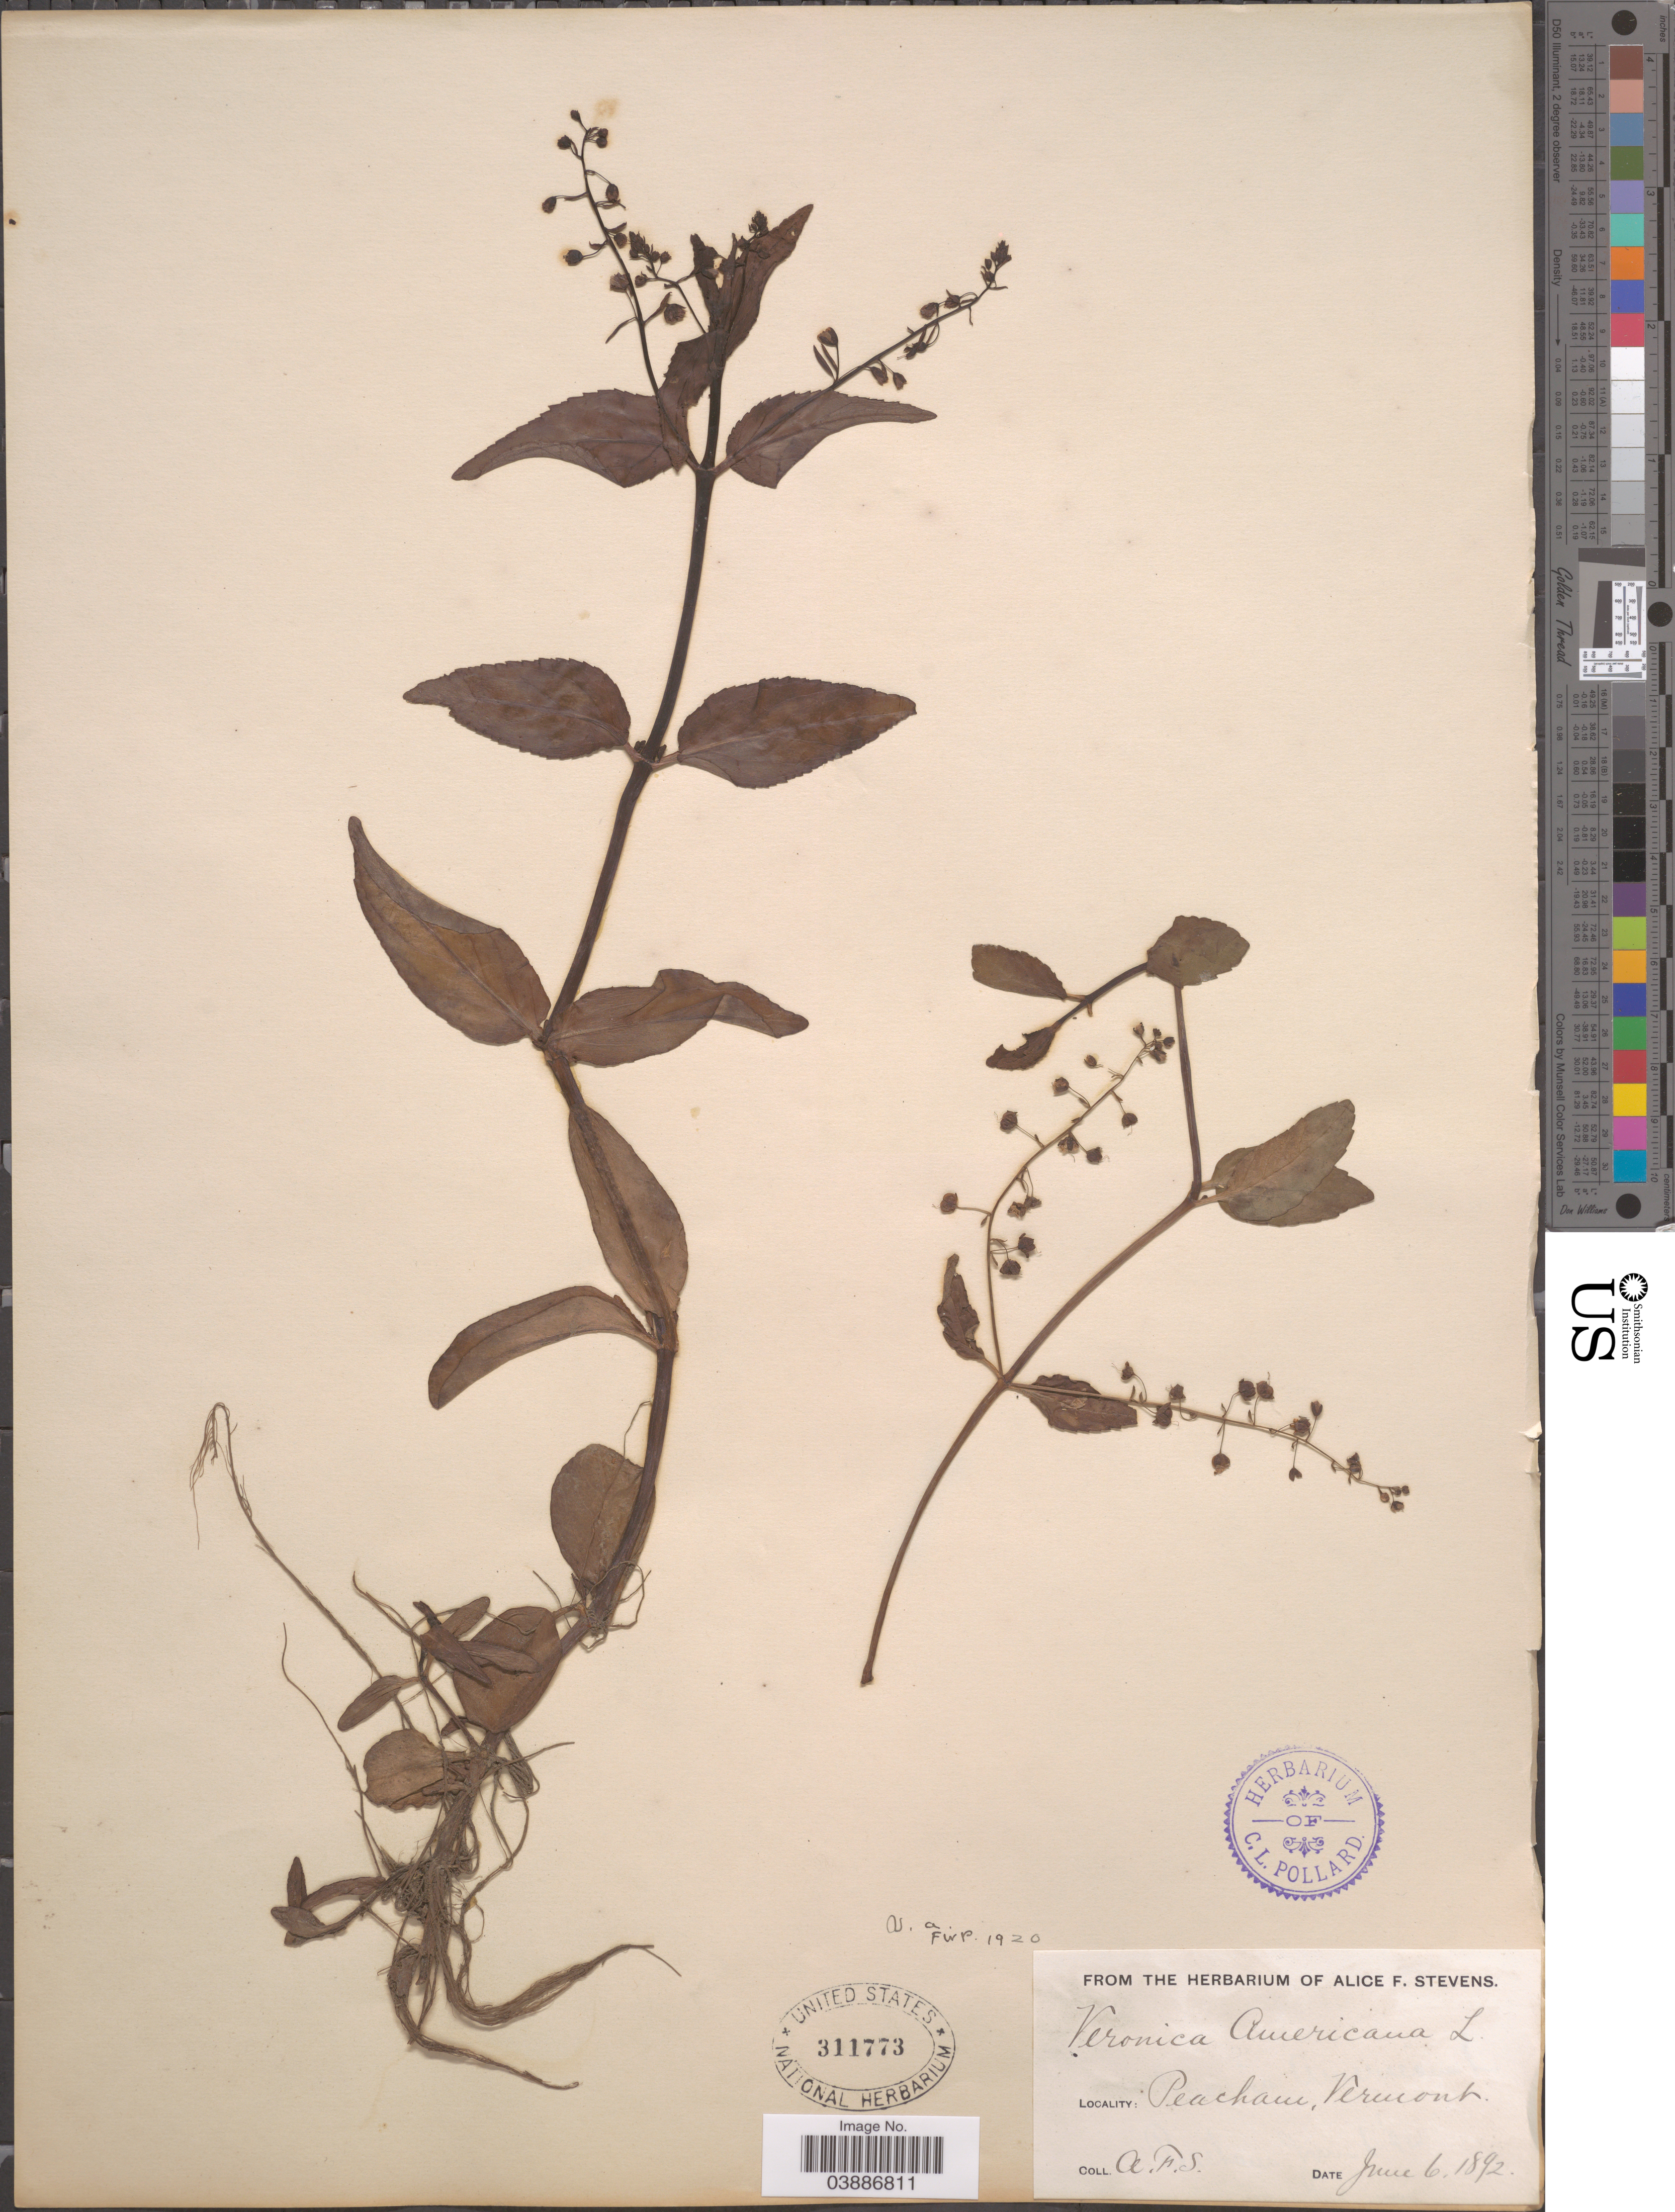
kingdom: Plantae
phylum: Tracheophyta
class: Magnoliopsida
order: Lamiales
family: Plantaginaceae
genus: Veronica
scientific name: Veronica americana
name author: Schwein. ex Benth.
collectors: A. Stevens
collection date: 1892-06-06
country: United States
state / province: Vermont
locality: Peacham.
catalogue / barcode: US 311773